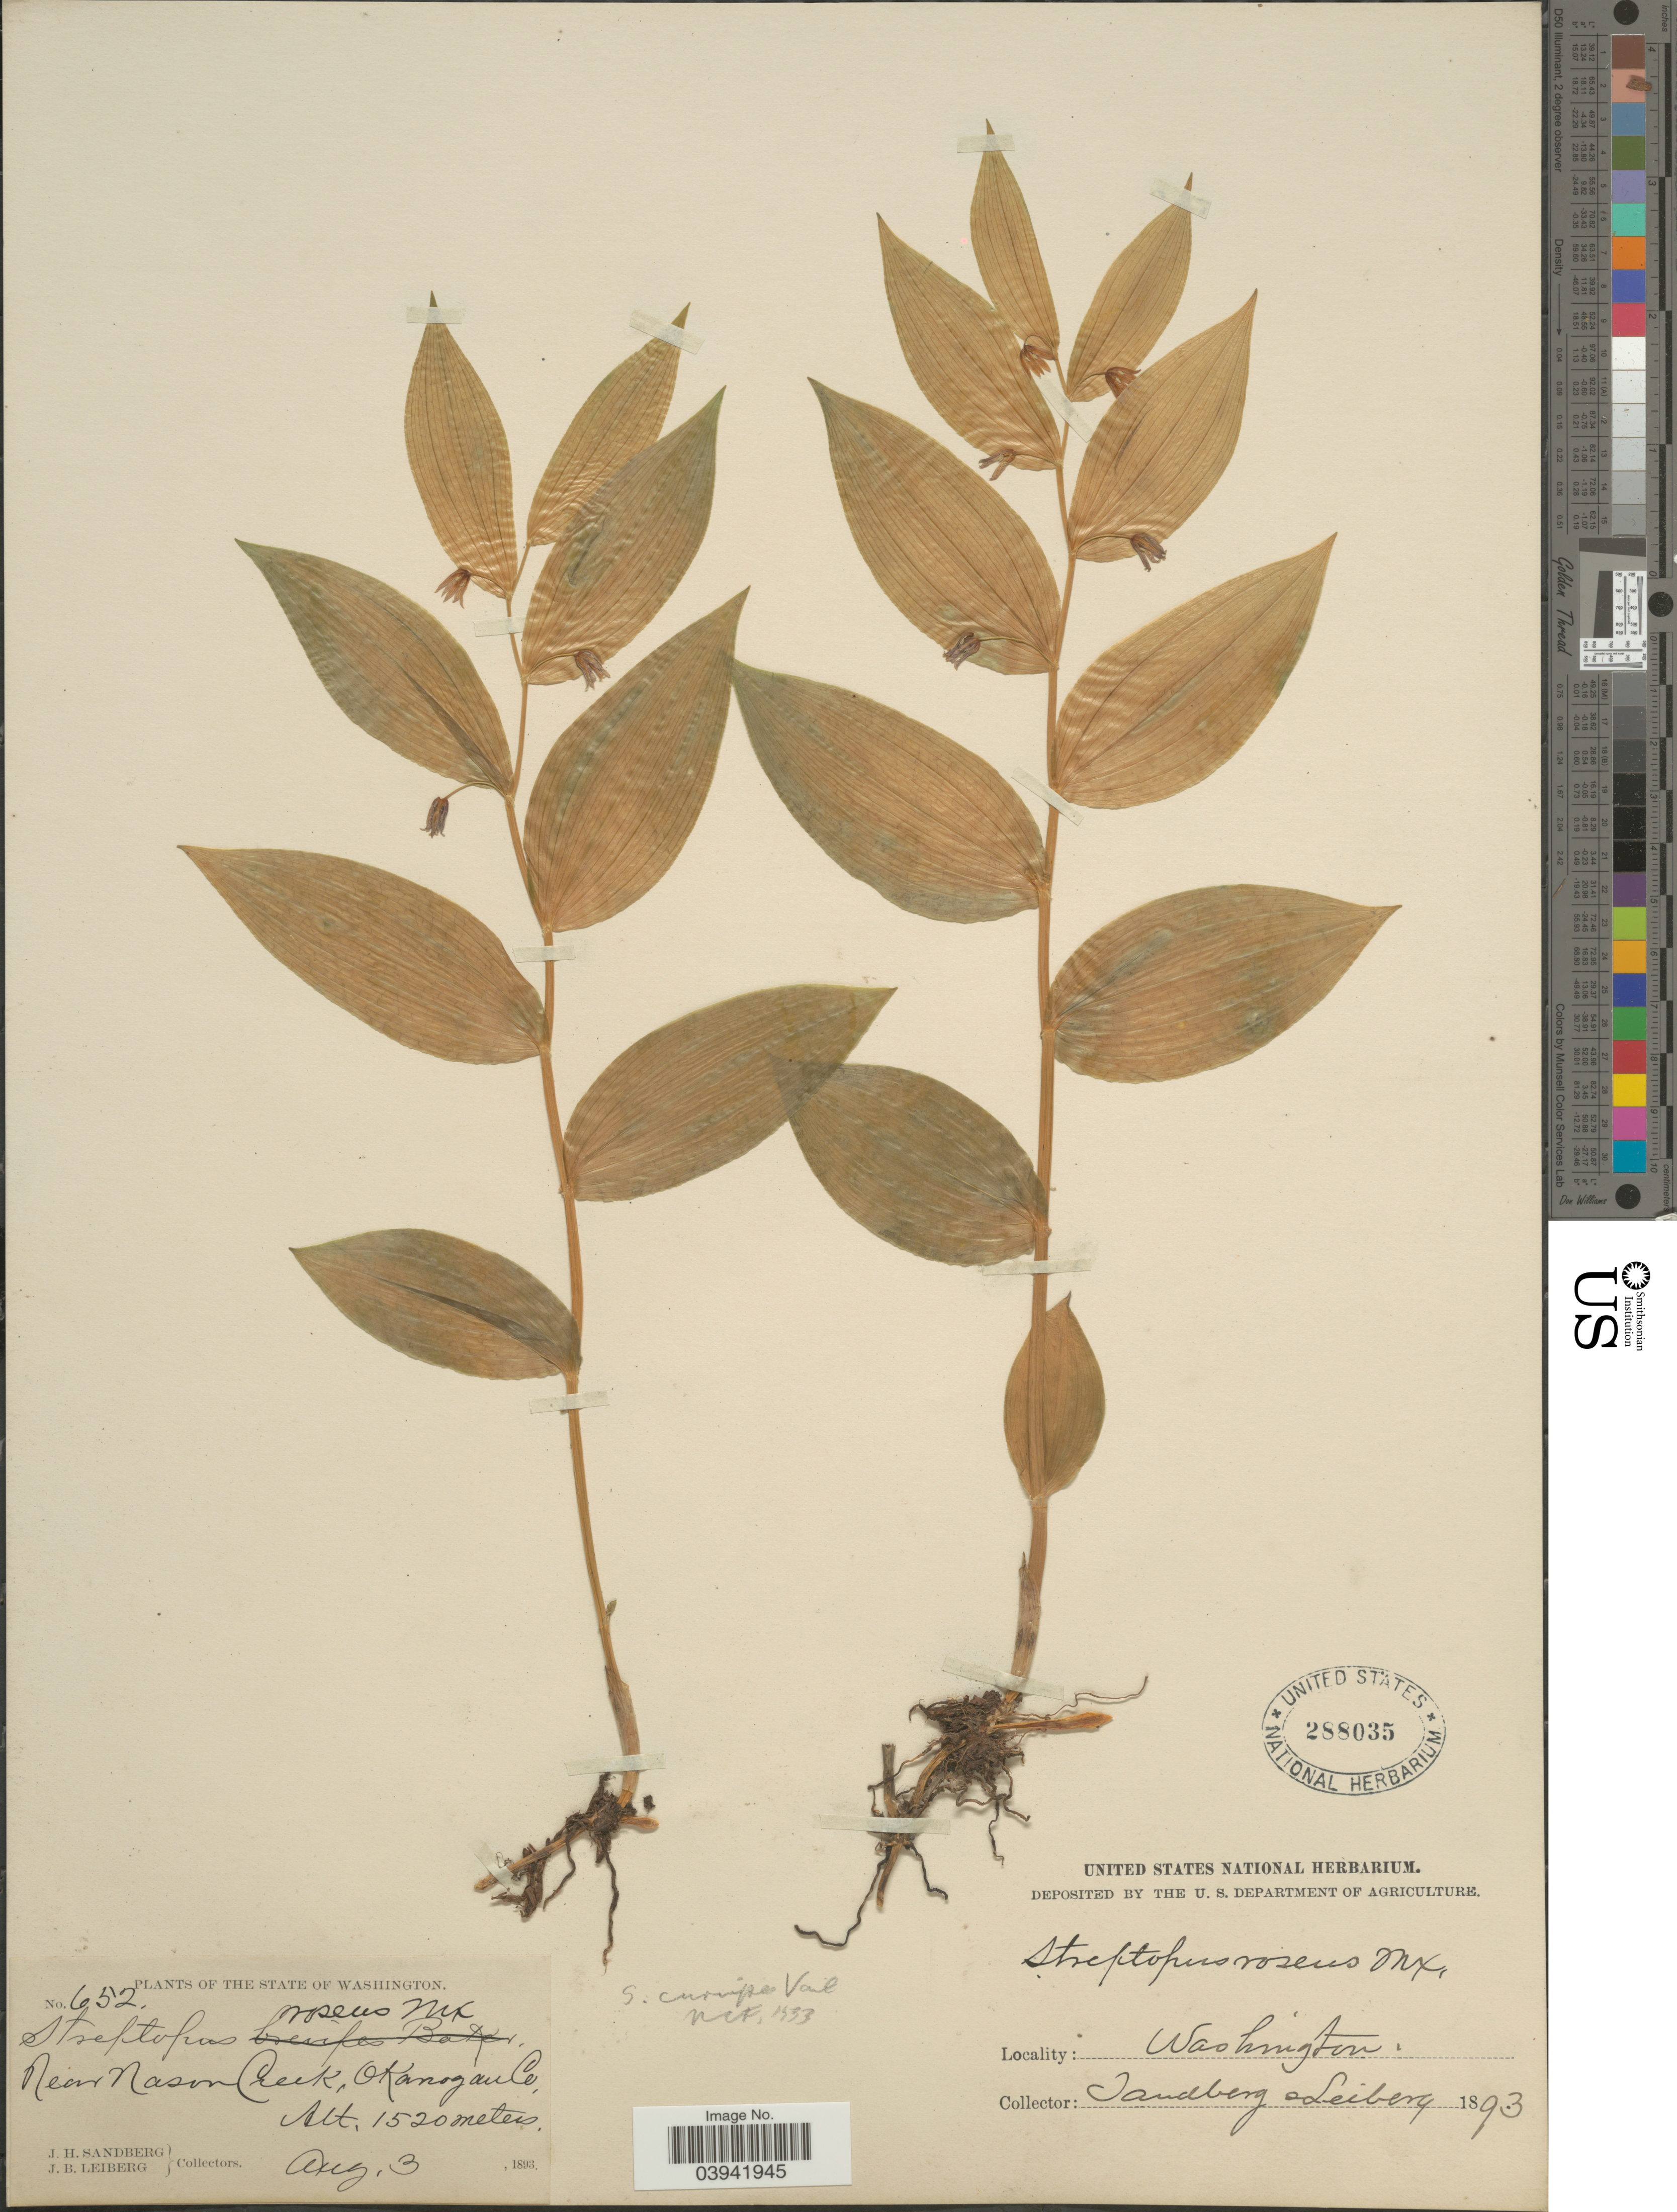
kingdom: Plantae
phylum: Tracheophyta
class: Liliopsida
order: Liliales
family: Liliaceae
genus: Streptopus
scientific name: Streptopus roseus var. curvipes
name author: (Vail) Fassett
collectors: J. H. Sandberg & J. B. Leiberg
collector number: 652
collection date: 1893-08-03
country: United States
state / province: Washington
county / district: Okanogan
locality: Near Nason Creek, Okanogan Co.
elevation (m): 1520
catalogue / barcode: US 288035